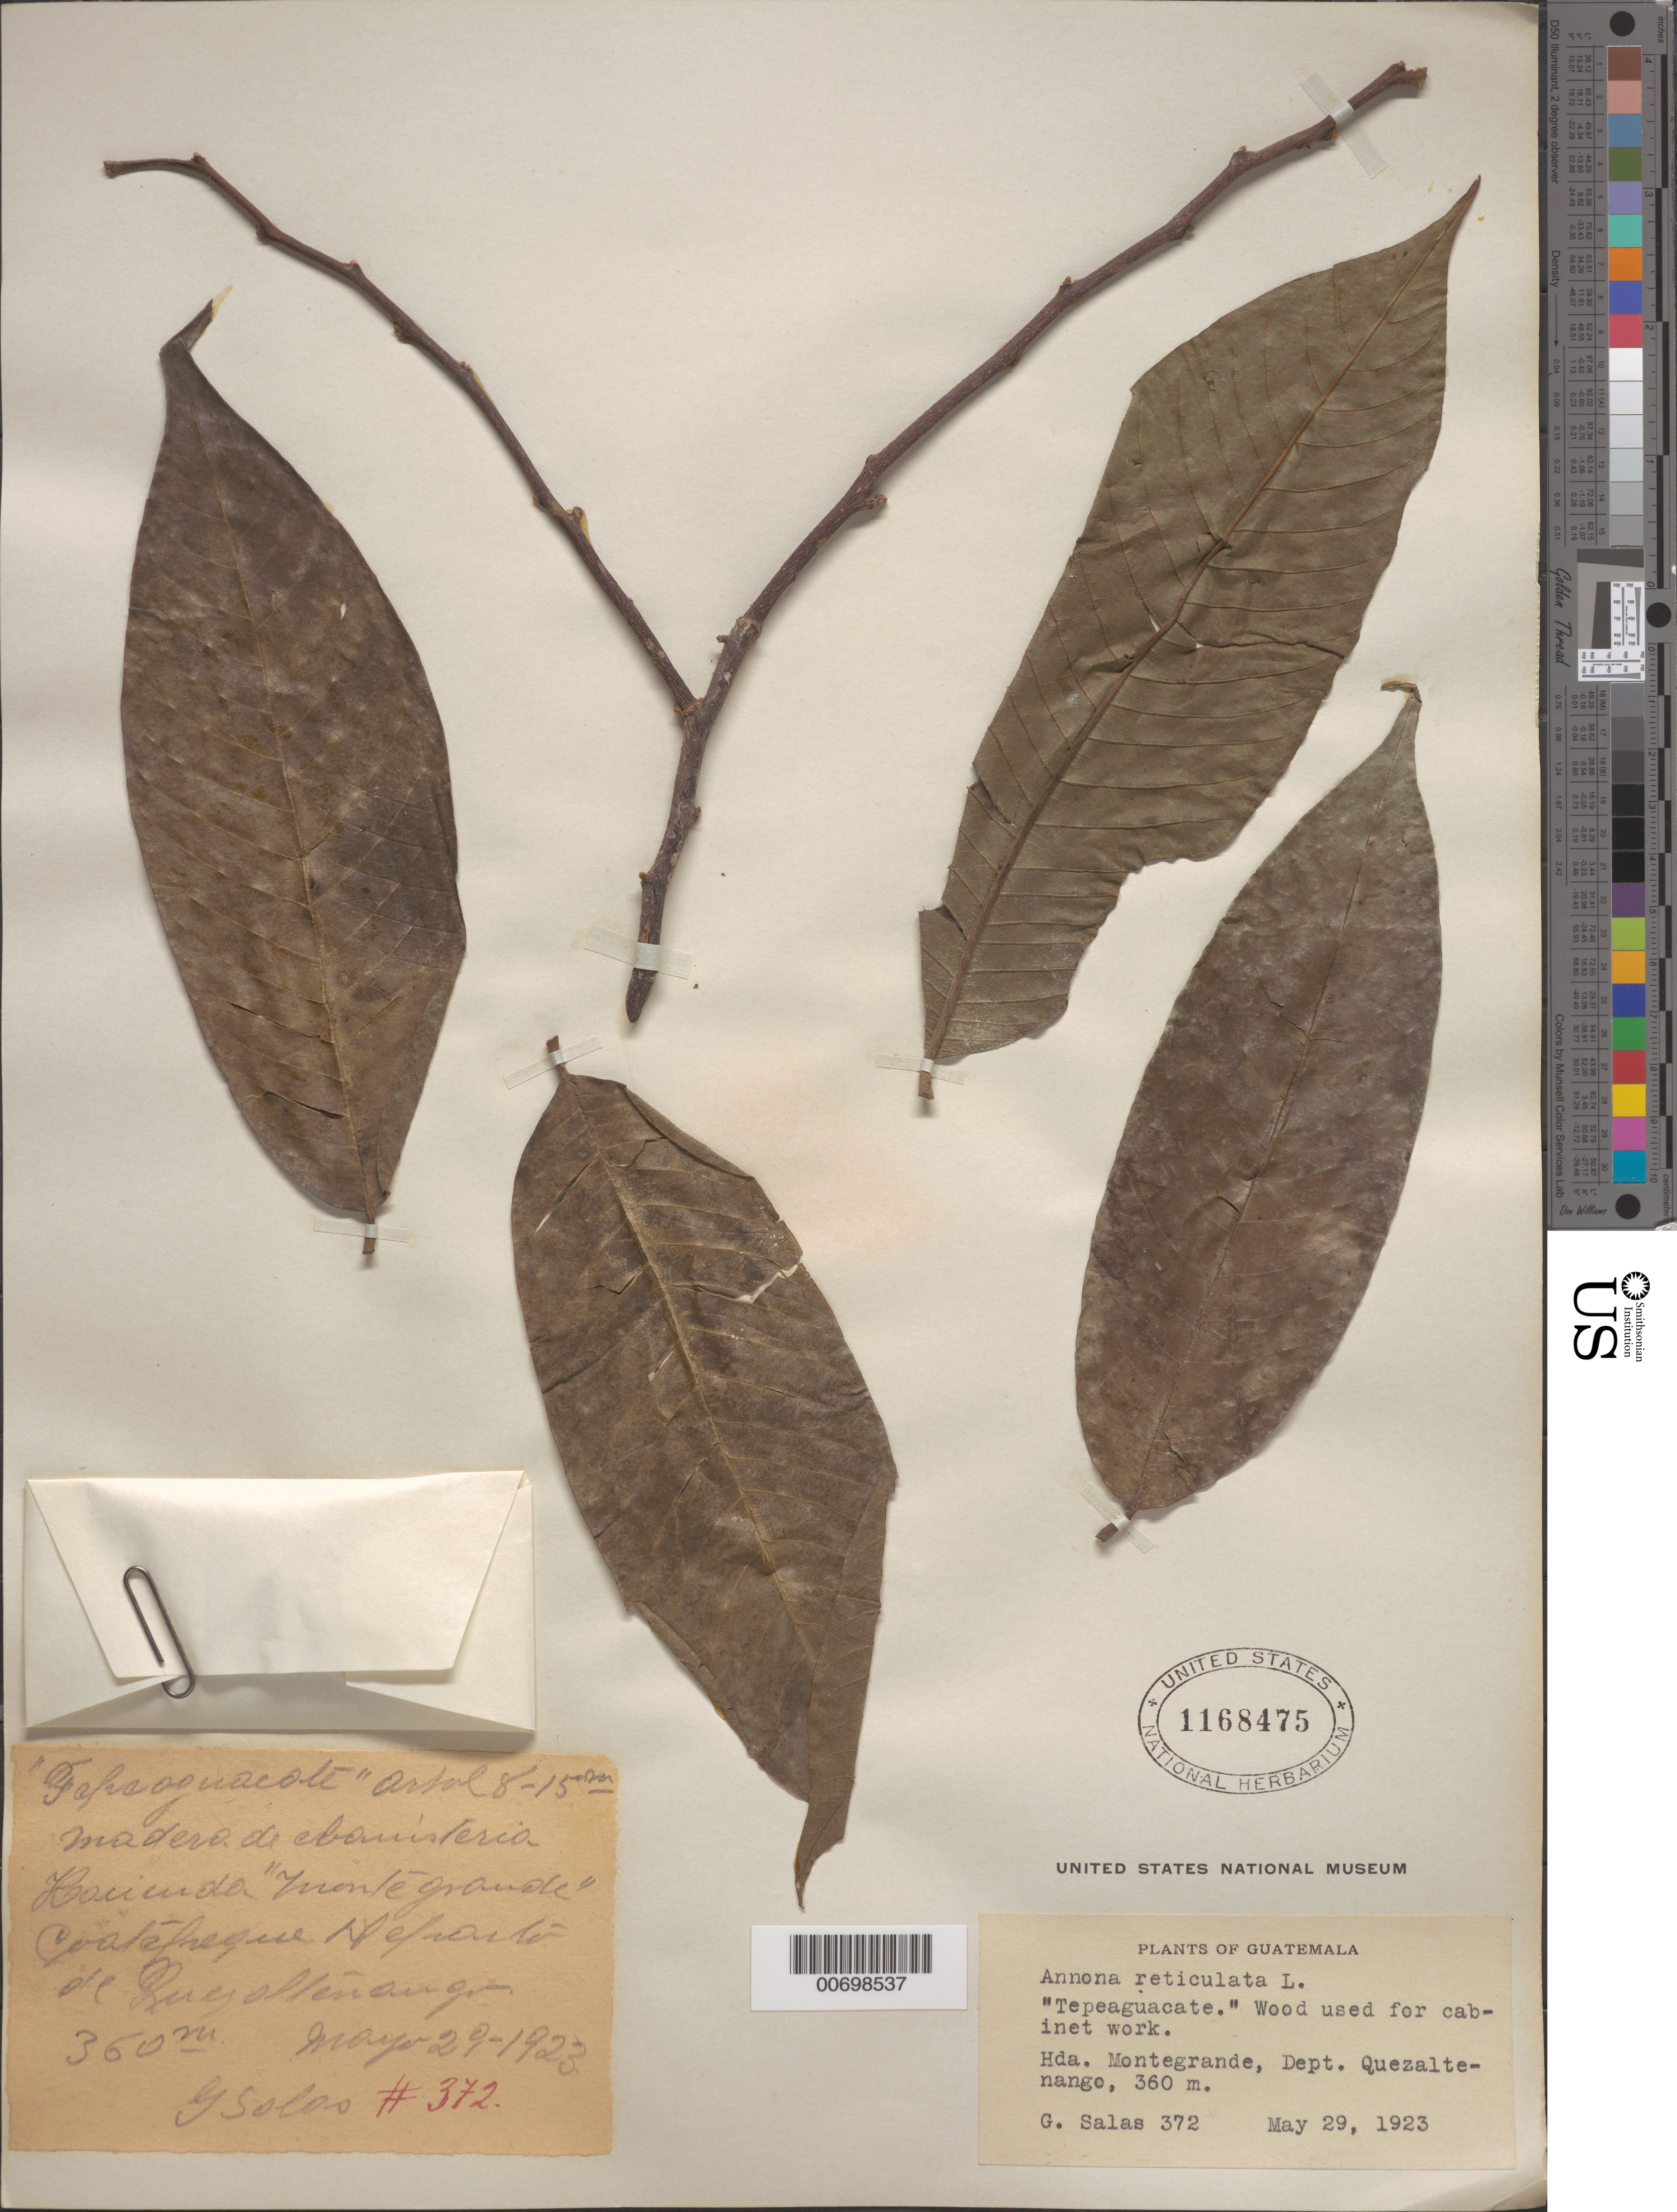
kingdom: Plantae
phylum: Tracheophyta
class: Magnoliopsida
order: Magnoliales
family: Annonaceae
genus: Annona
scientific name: Annona reticulata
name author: L.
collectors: G. Salas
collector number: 372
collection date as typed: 29 May 1923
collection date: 1923-05-29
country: Guatemala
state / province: Quetzaltenango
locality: Hacienda Montegrande,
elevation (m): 360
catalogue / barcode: US 1168475